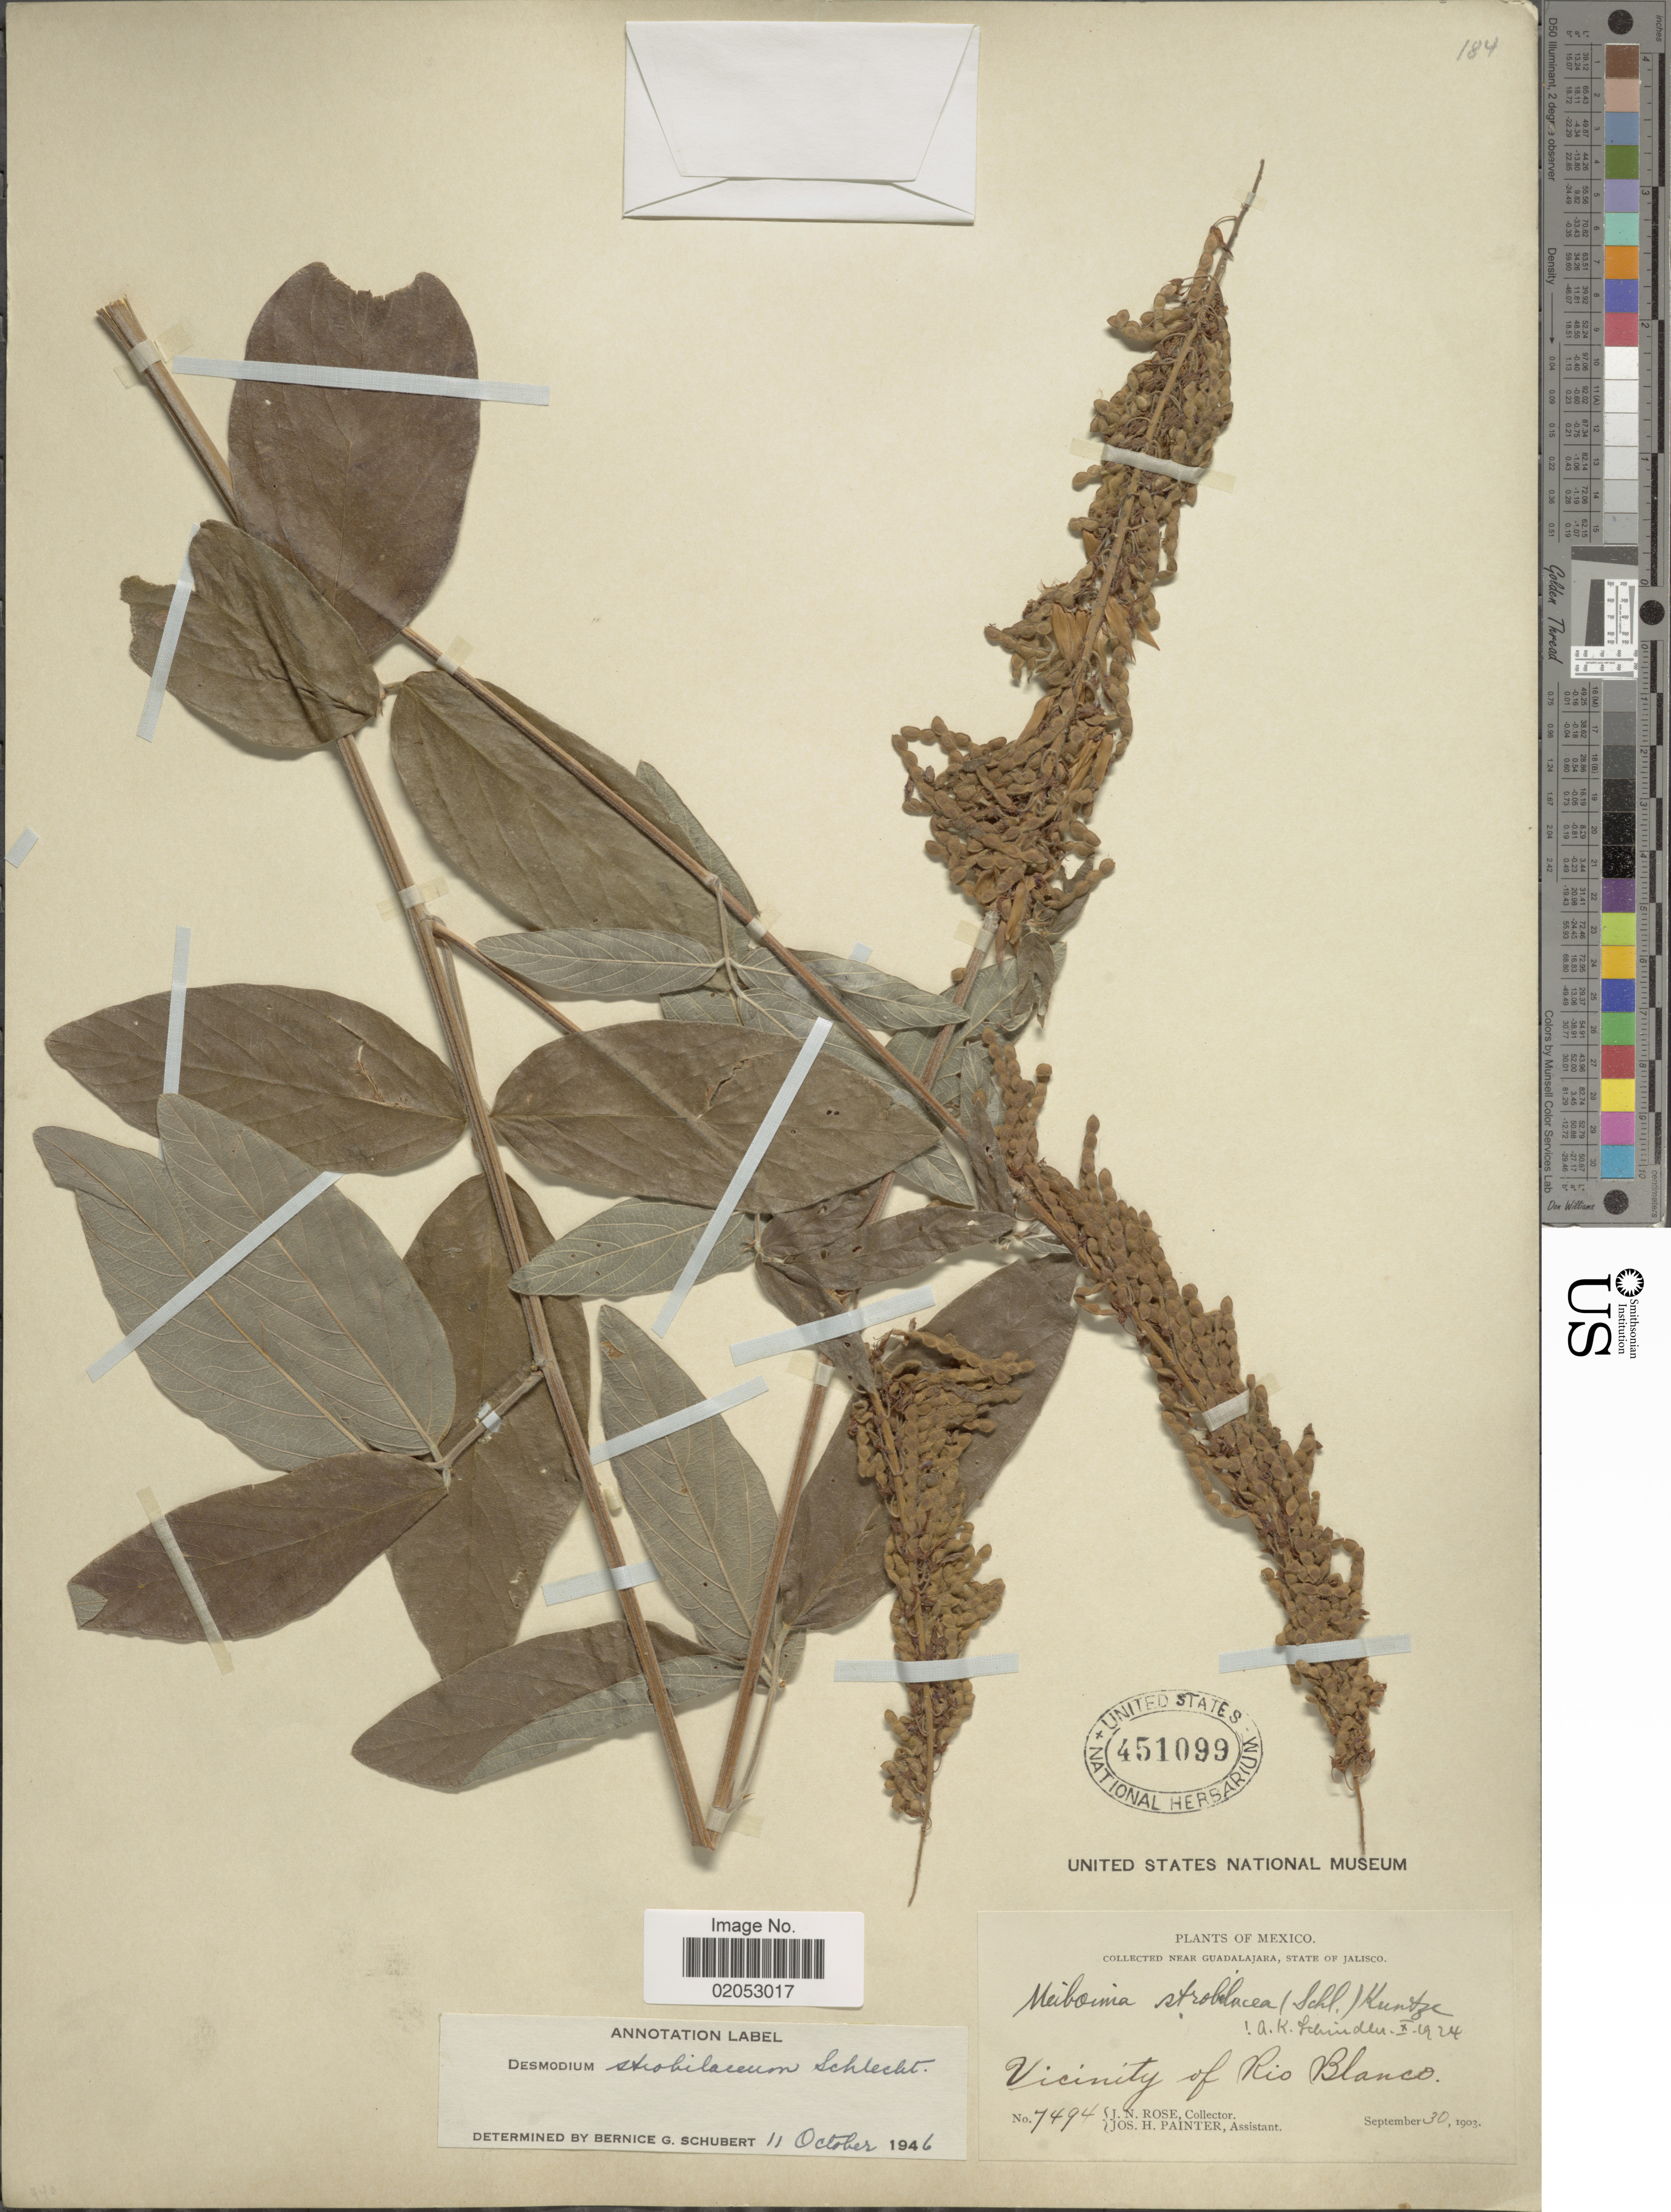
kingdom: Plantae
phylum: Tracheophyta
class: Magnoliopsida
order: Fabales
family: Fabaceae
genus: Desmodium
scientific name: Desmodium strobilaceum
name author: Schltdl.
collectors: J. N. Rose & J. H. Painter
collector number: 7494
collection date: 1903-09-30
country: Mexico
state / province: Jalisco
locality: Near Guadalajara, State of Jalisco. Vicinity of Rio Blanco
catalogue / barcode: US 451099